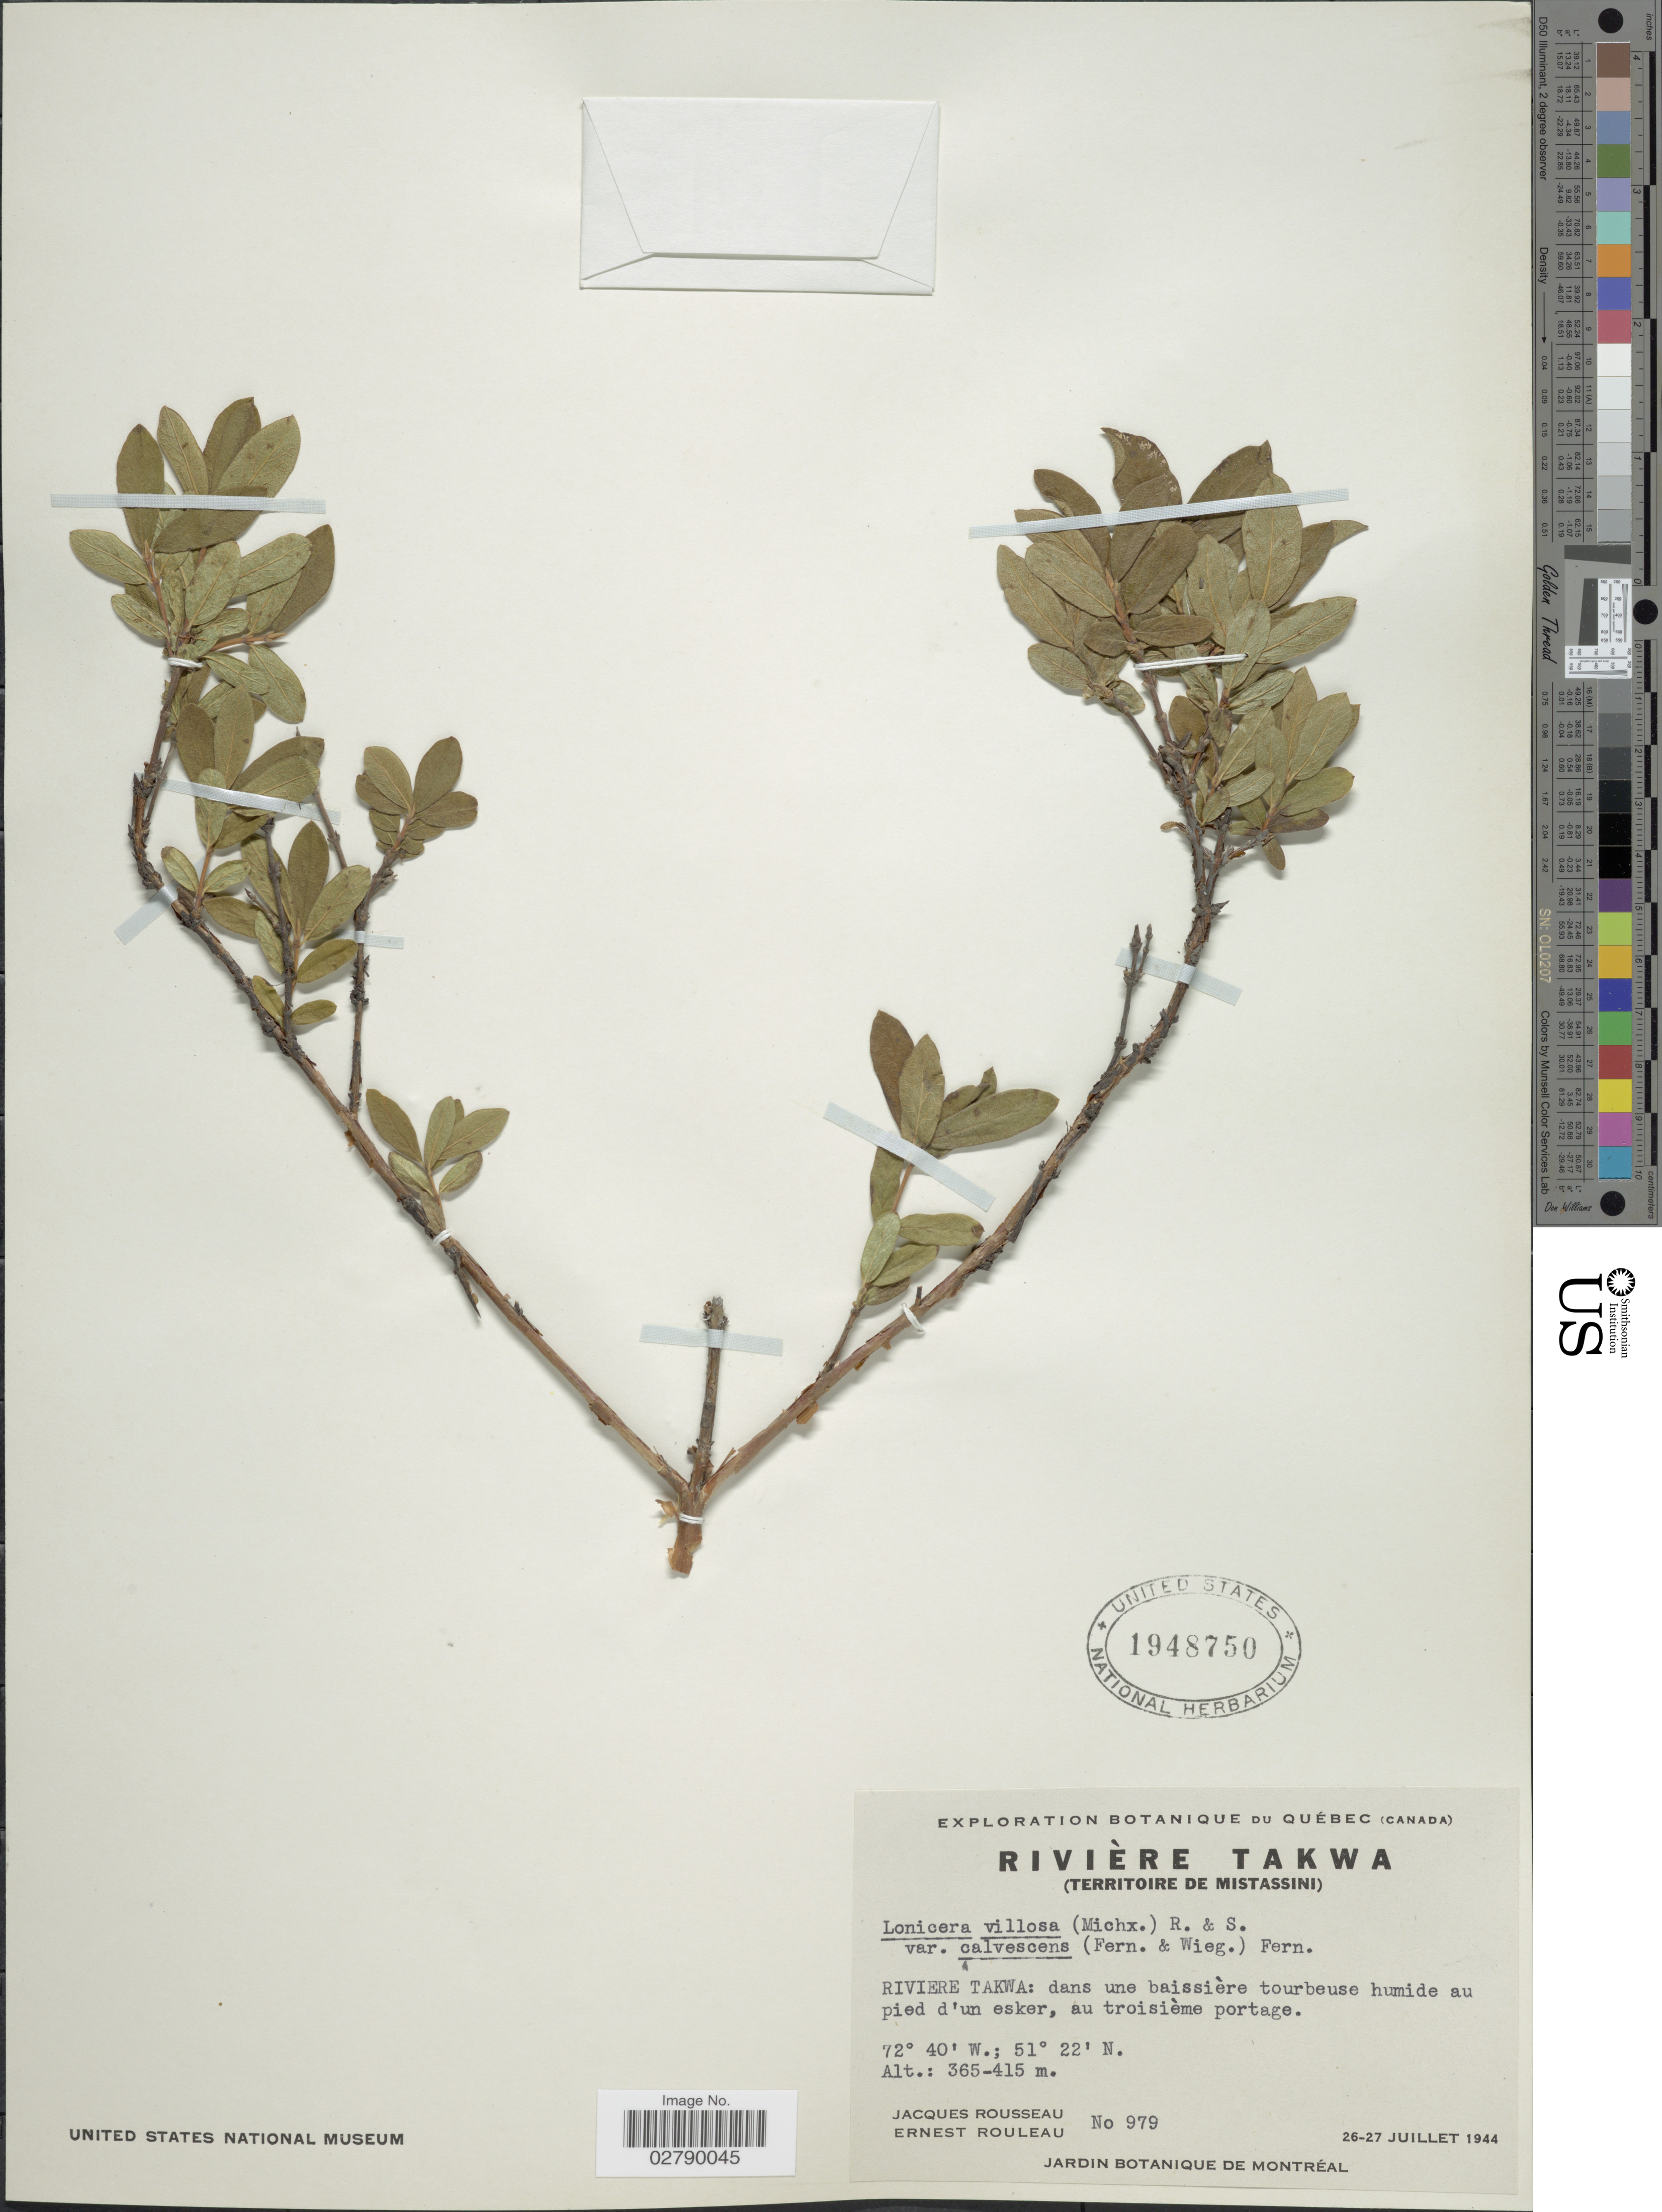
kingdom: Plantae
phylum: Tracheophyta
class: Magnoliopsida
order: Dipsacales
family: Caprifoliaceae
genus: Lonicera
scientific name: Lonicera villosa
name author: (Michx.) Roem. & Schult.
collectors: J. Rousseau & E. Rouleau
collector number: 979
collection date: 1944-07-26/1944-07-27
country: Canada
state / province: Quebec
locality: Rivière Takwa (Territoire de Mistassini): dans une baissière tourbeuse humide au pied d'un esker, au troisième portage.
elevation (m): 365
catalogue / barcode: US 1948750